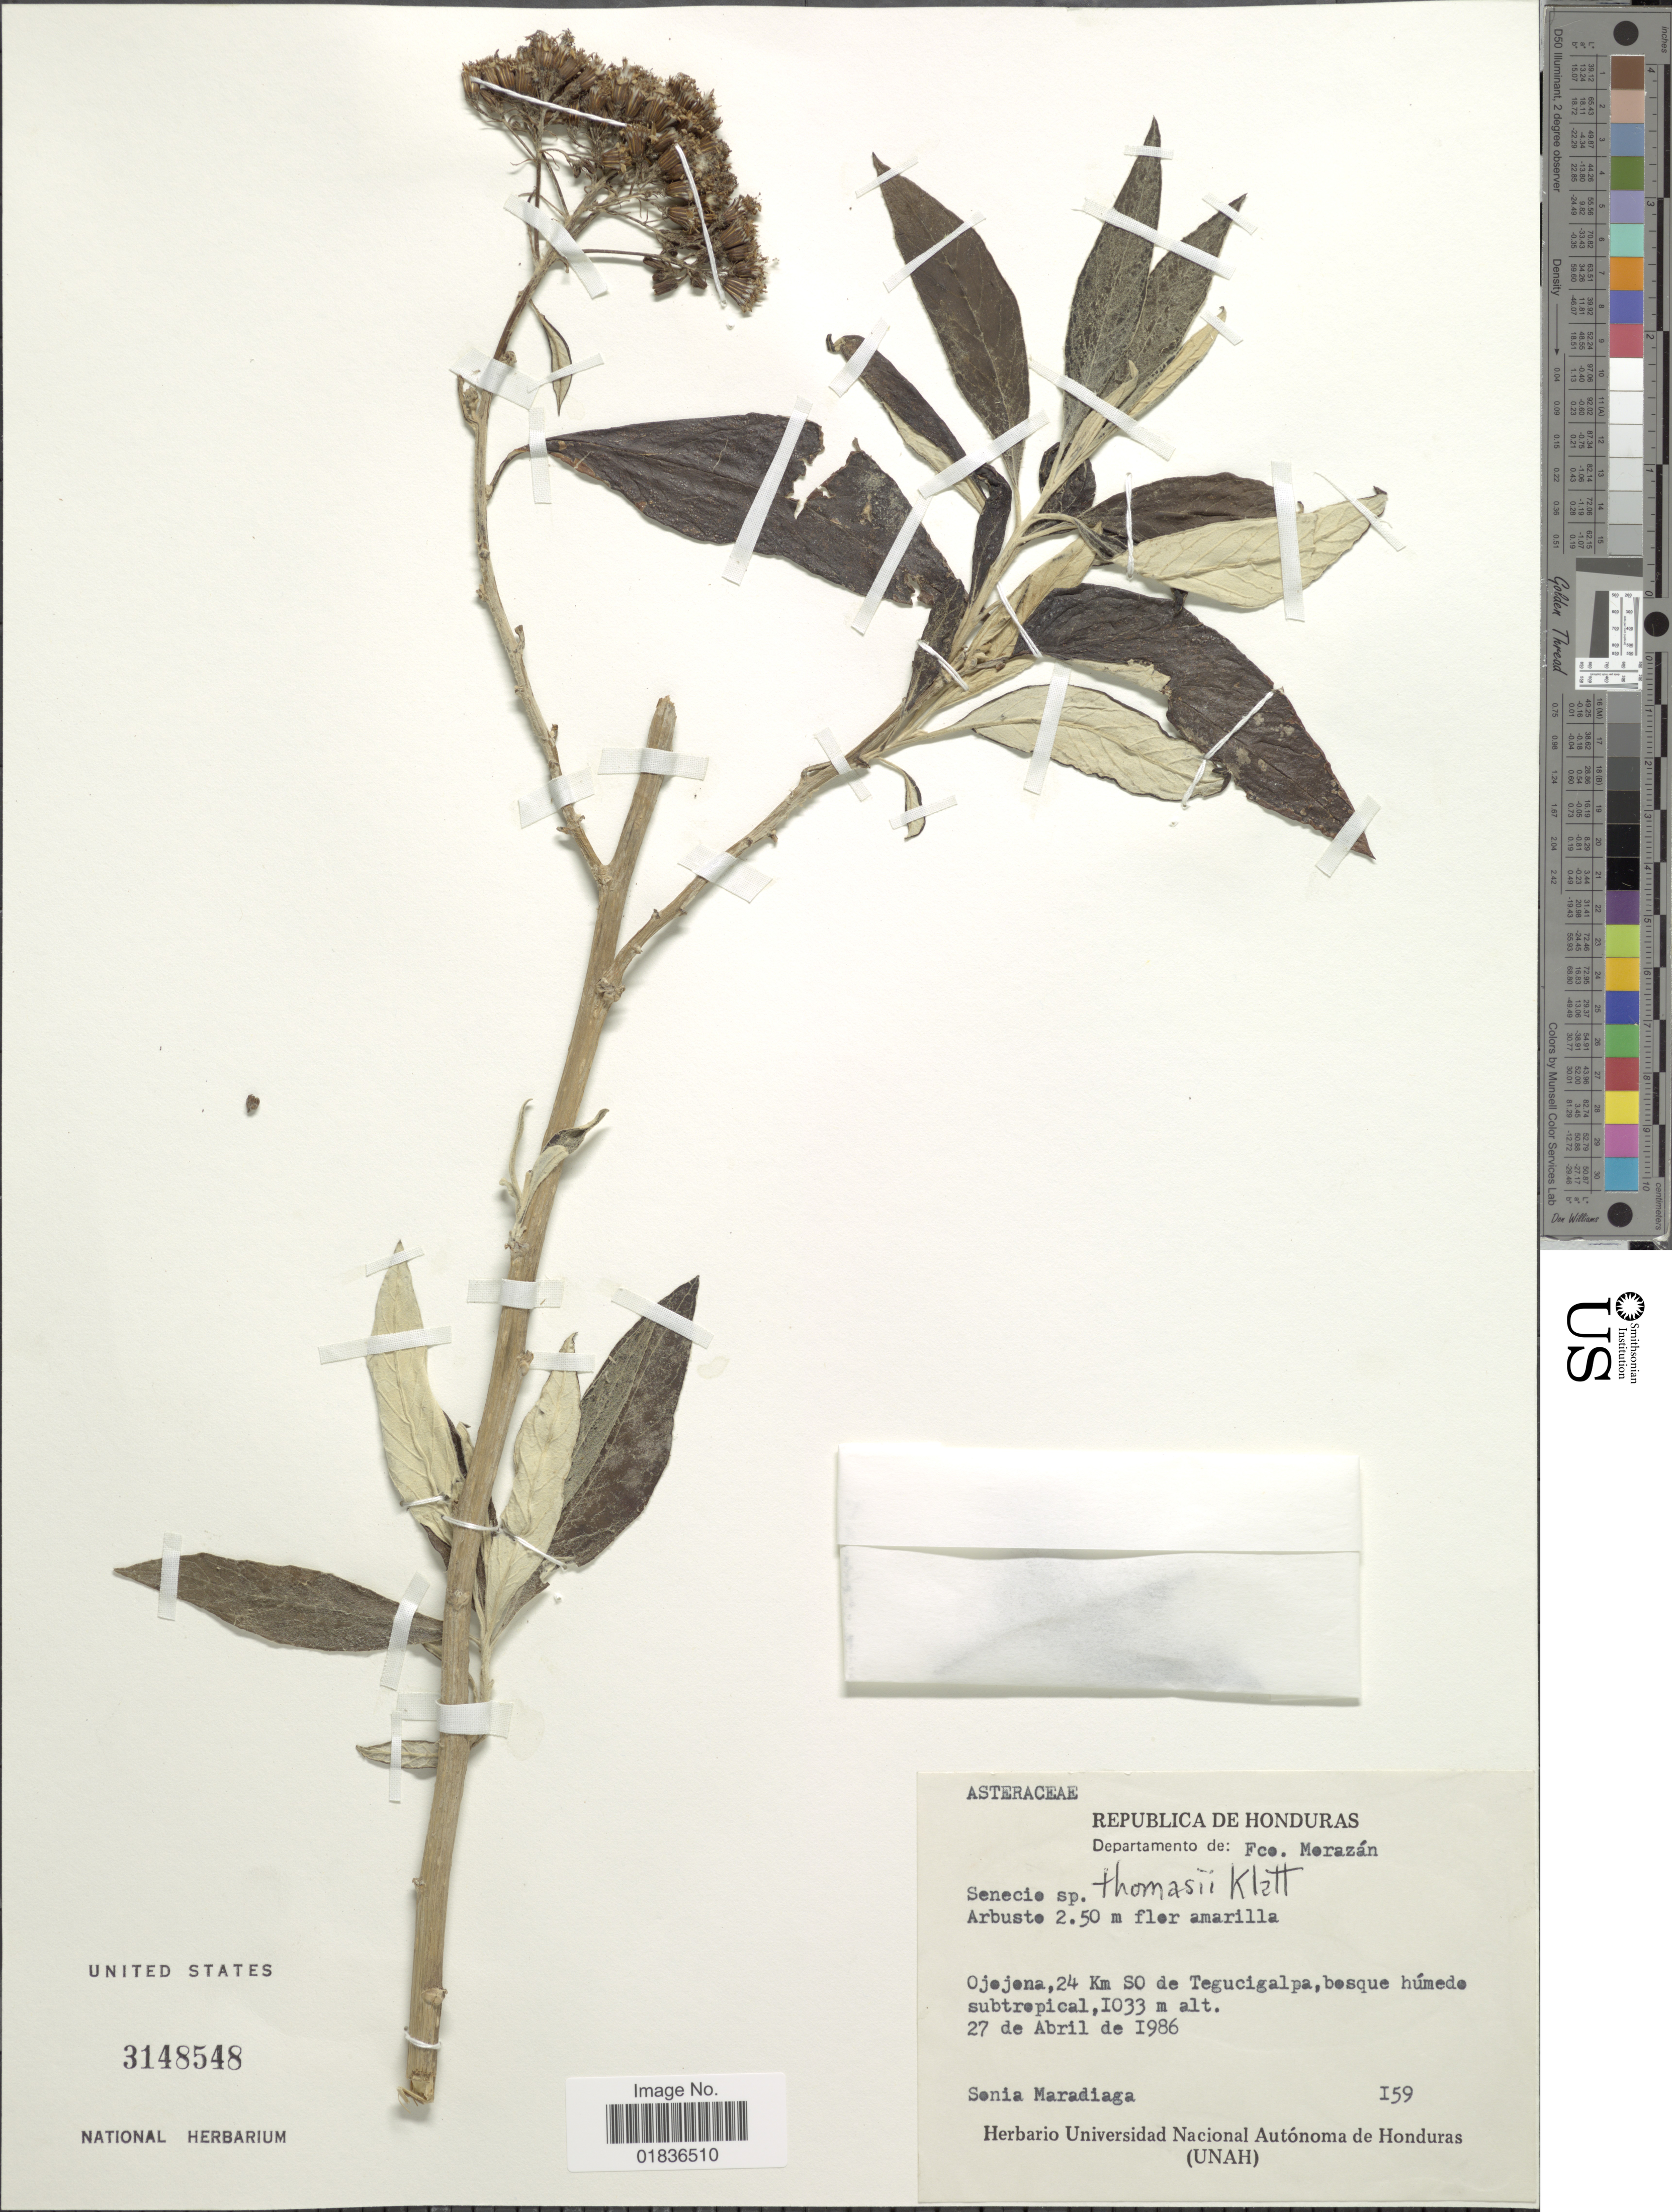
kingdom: Plantae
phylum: Tracheophyta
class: Magnoliopsida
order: Asterales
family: Asteraceae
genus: Senecio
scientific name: Senecio deppeanus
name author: Hemsl.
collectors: S. Maradiaga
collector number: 159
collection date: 1986-04-27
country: Honduras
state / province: Fco. Morazán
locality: Ojojona, 24 Km SO de Tegucigalpa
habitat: bosque humedo subtropical.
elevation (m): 1033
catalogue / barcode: US 3148548